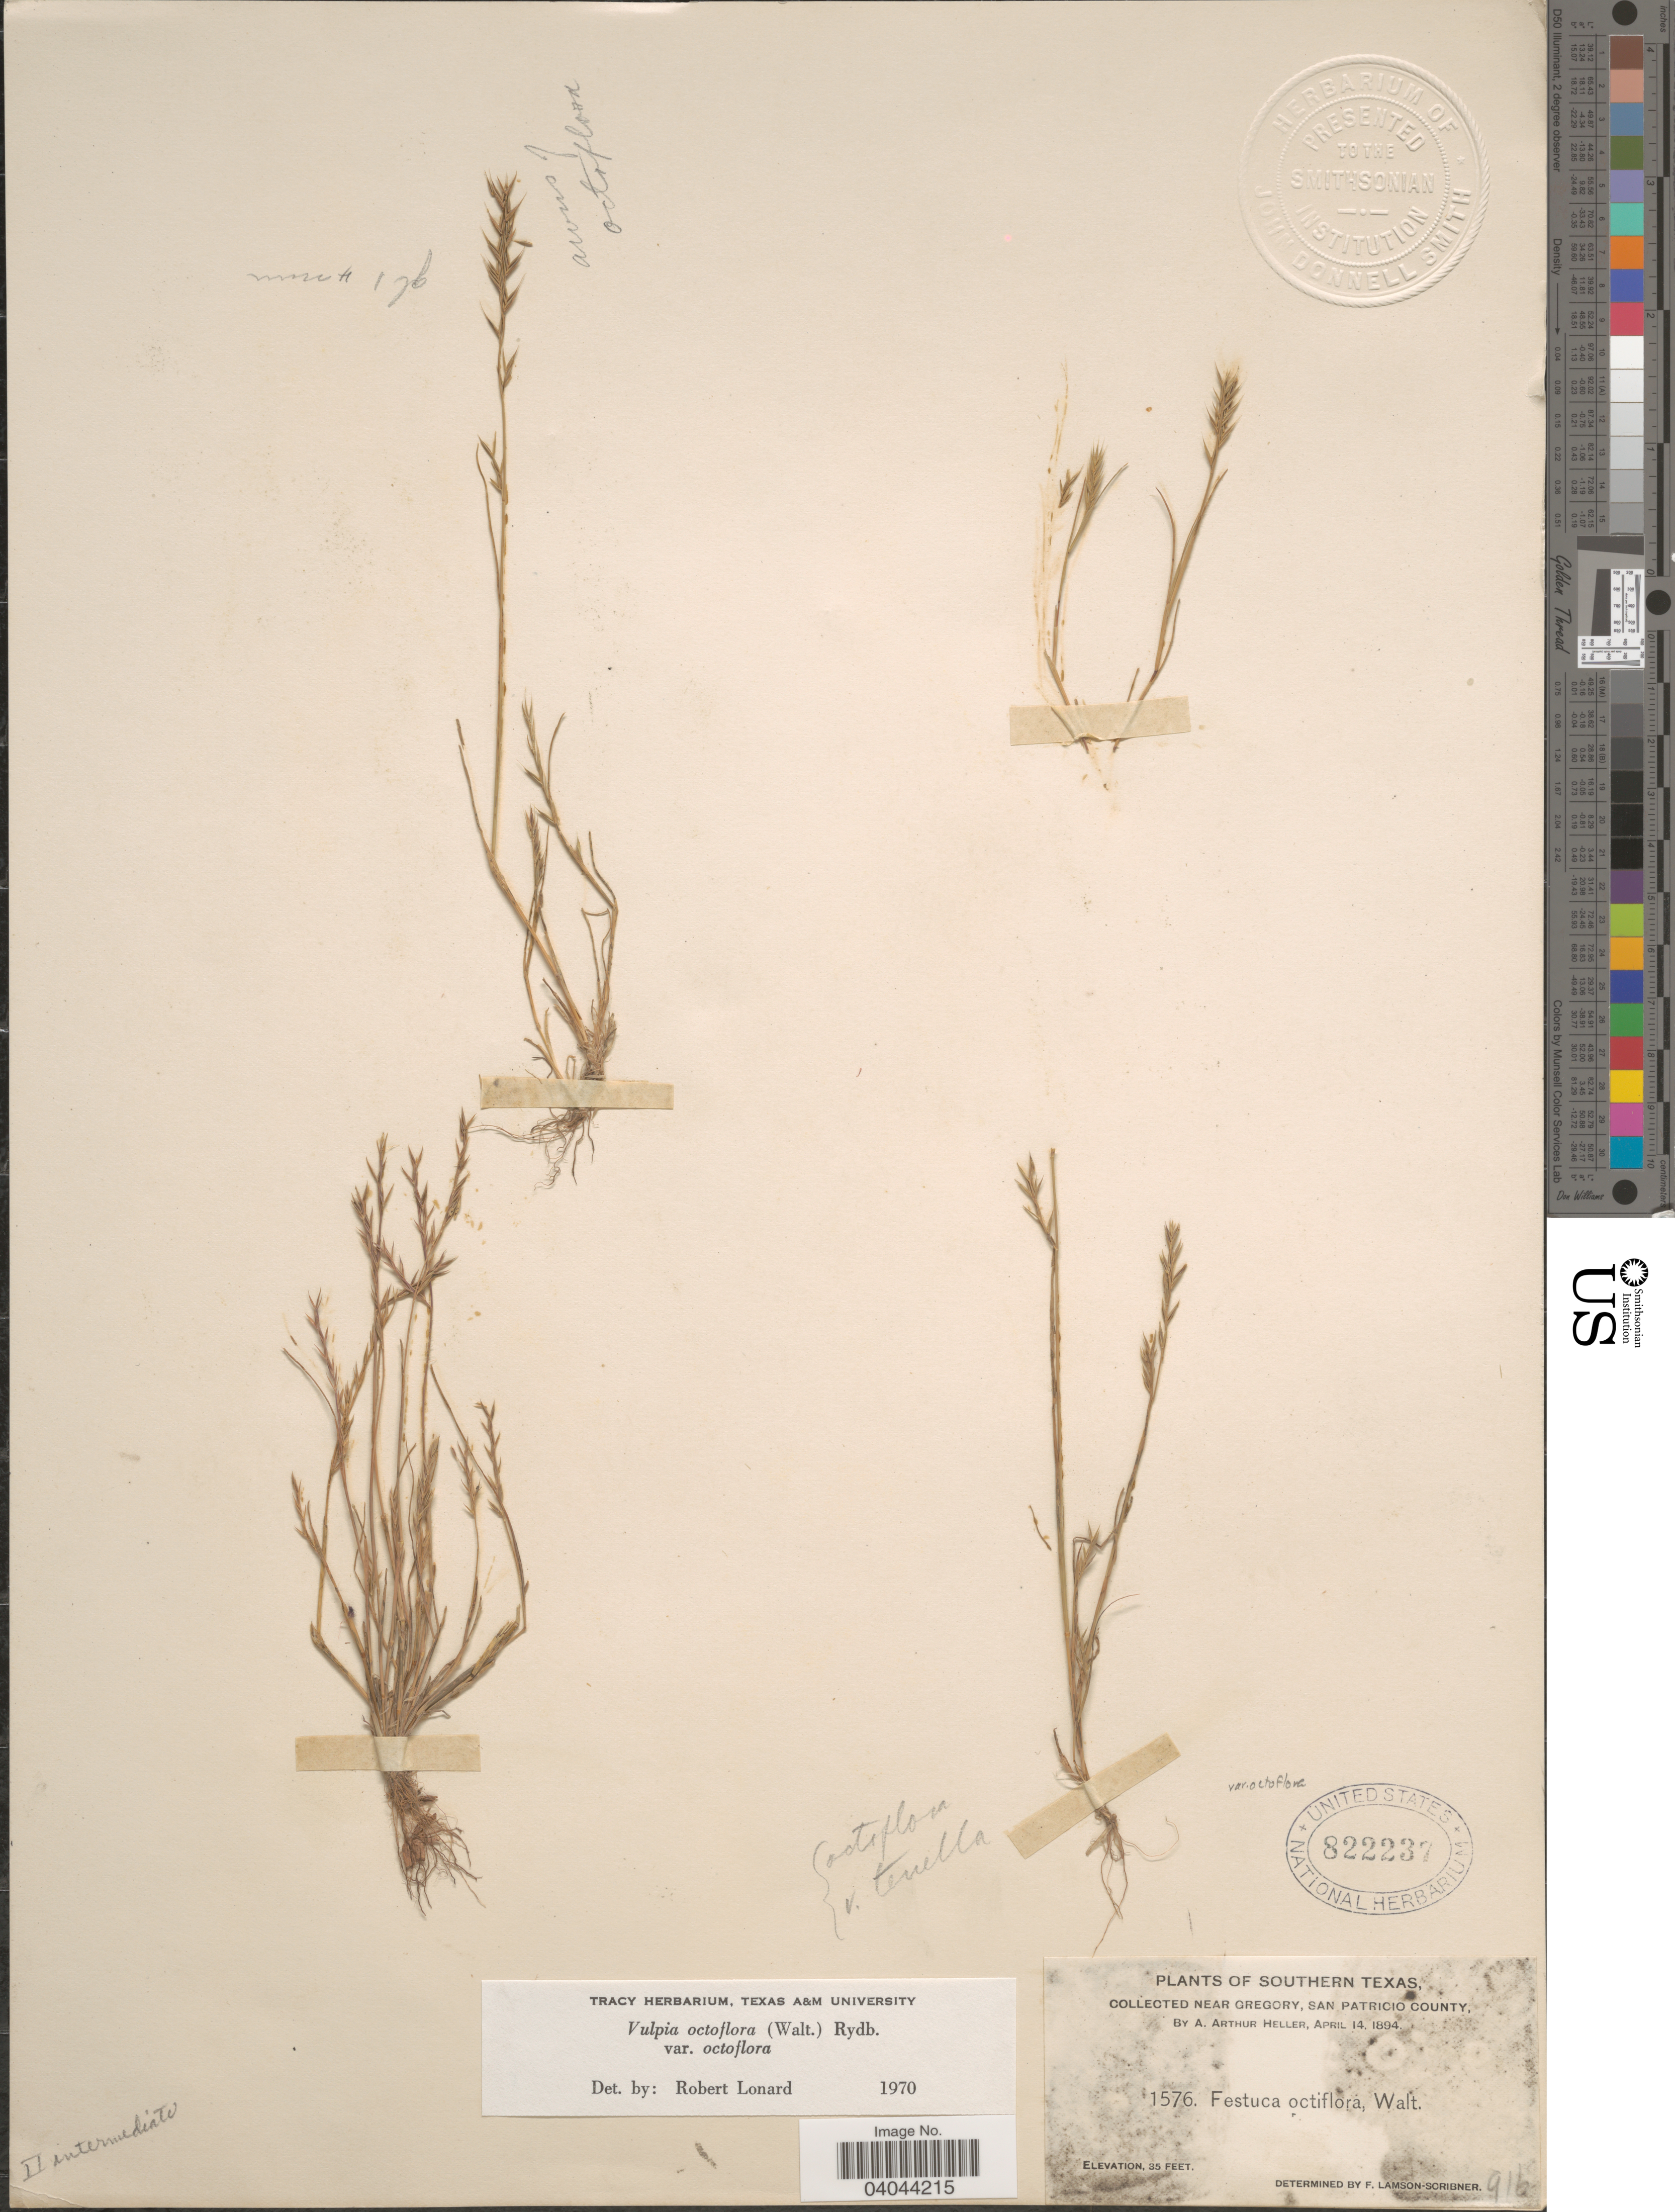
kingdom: Plantae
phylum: Tracheophyta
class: Liliopsida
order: Poales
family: Poaceae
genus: Festuca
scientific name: Festuca octoflora var. octoflora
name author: Walter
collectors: A. A. Heller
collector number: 1576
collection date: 1894-04-14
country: United States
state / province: Texas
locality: Southern Texas. Near Gregory, San Patricio County.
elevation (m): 11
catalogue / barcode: US 822237